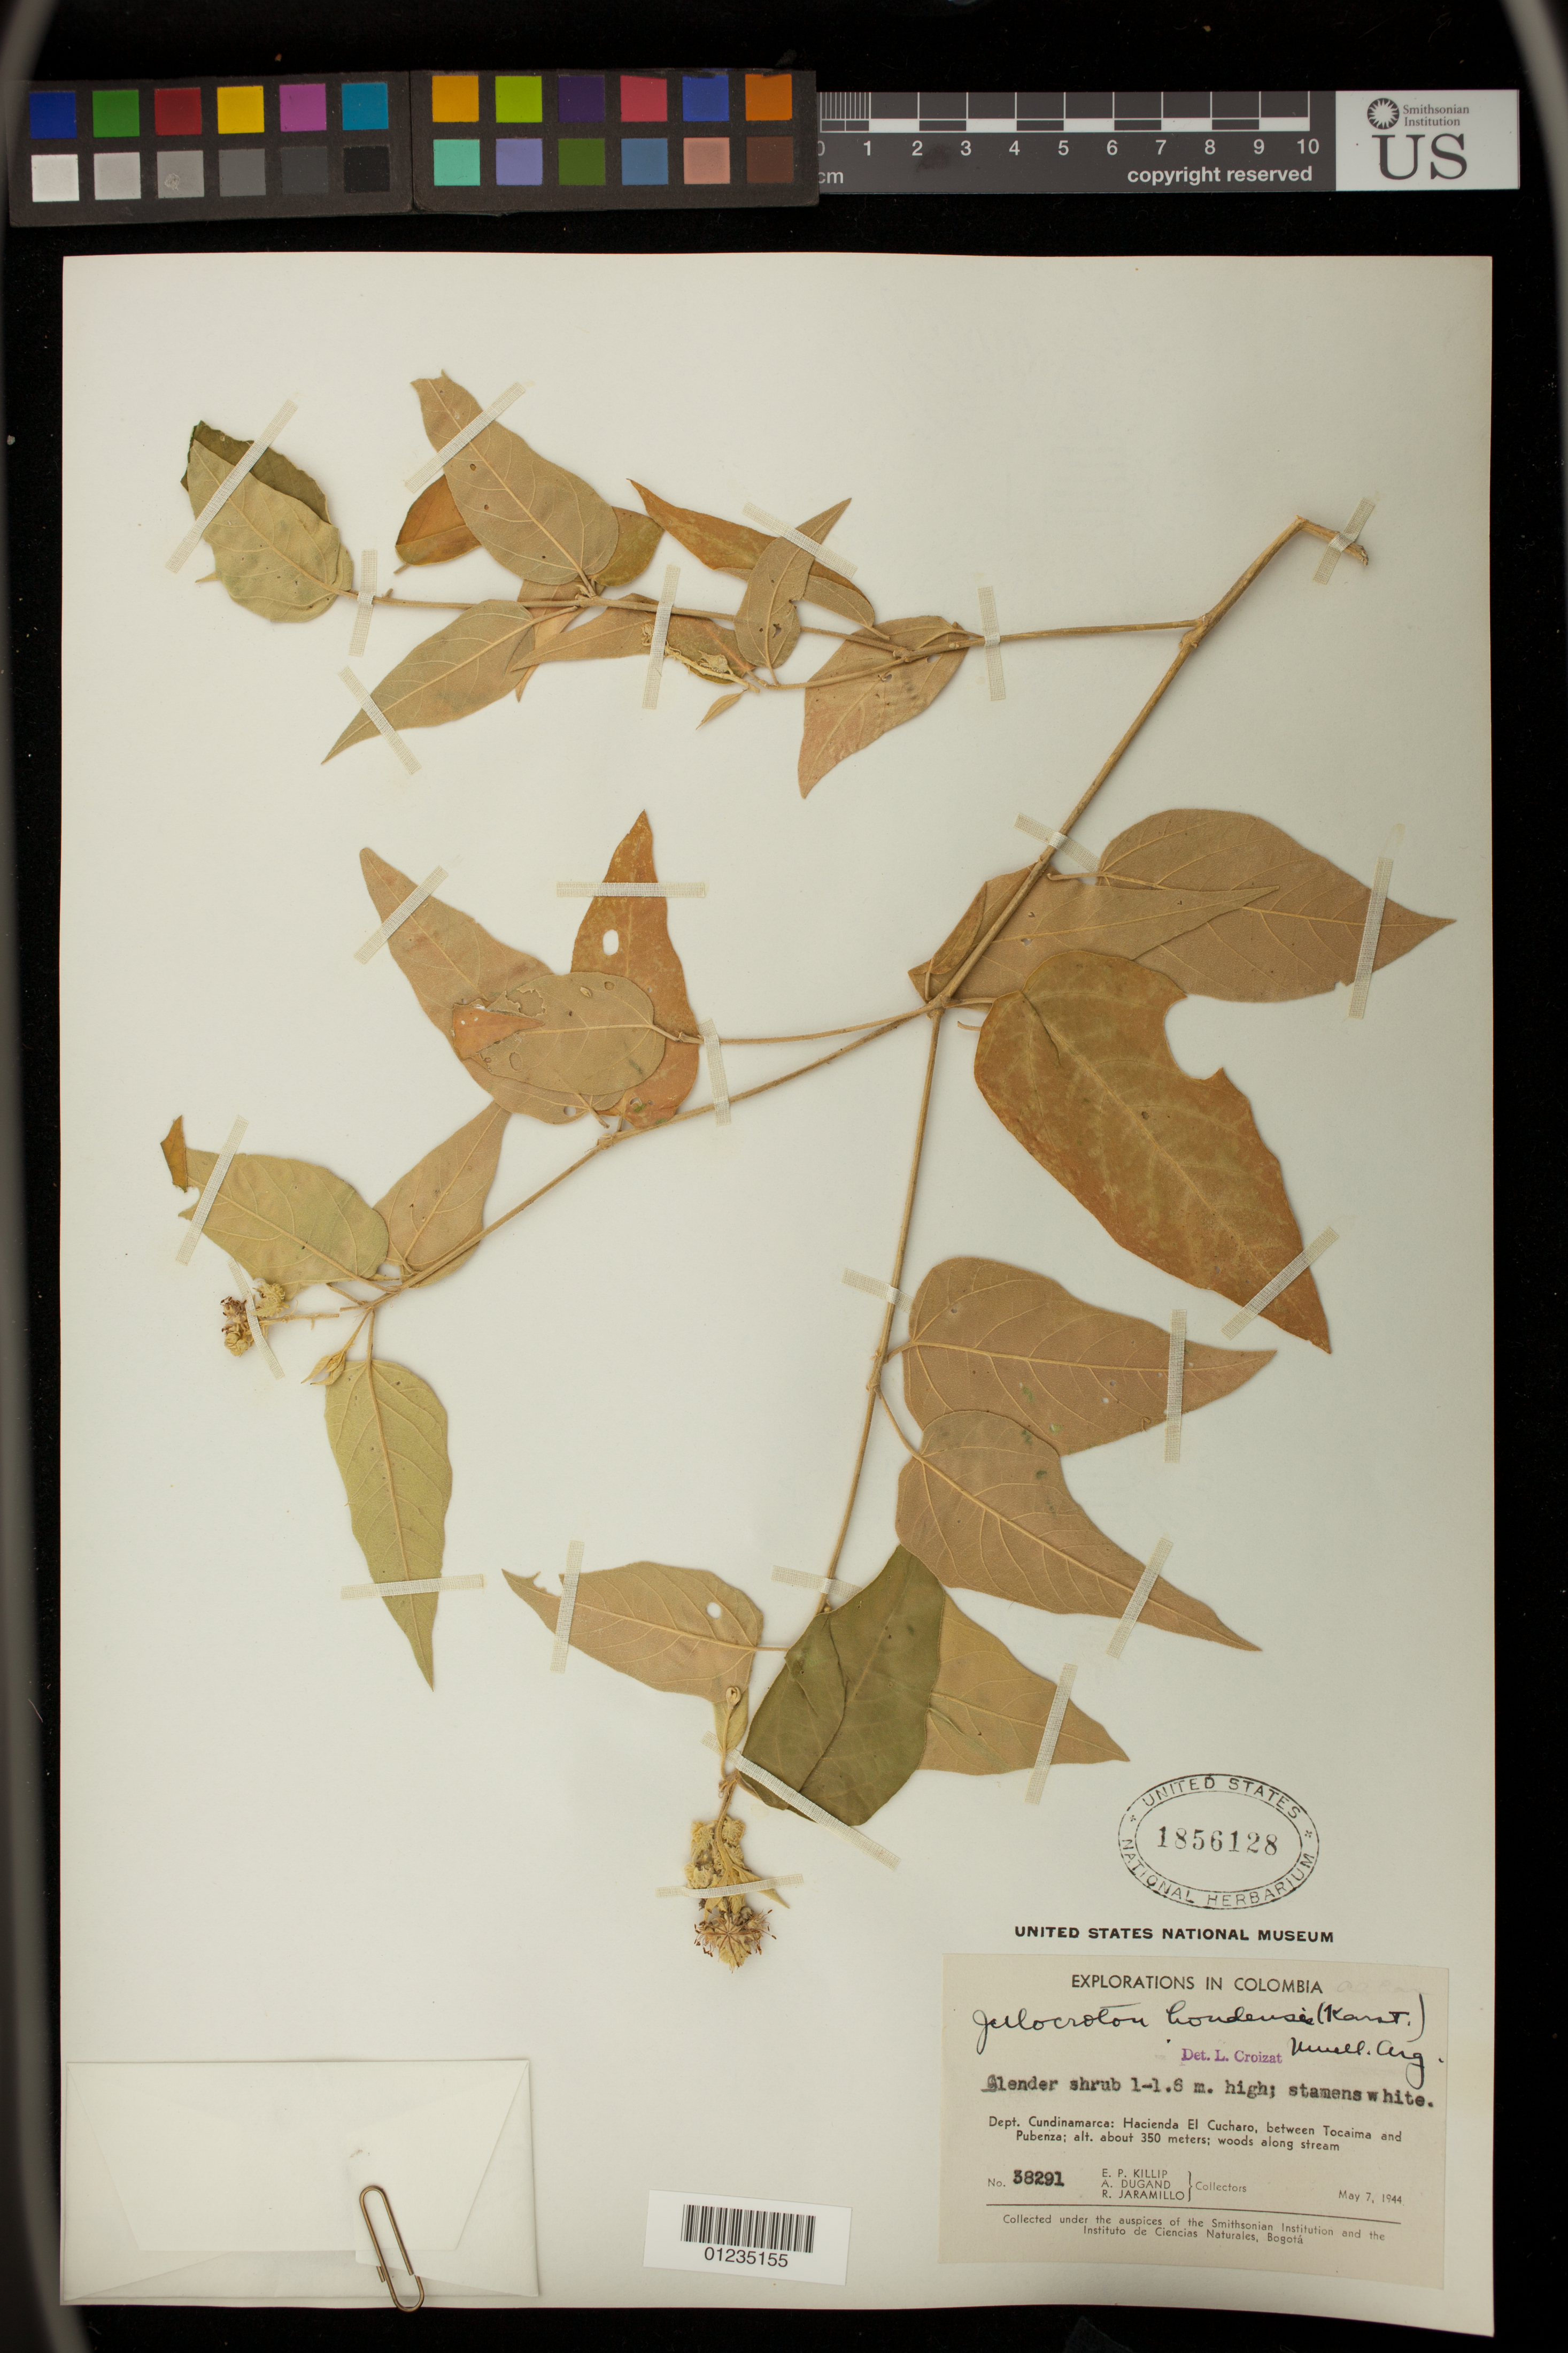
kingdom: Plantae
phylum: Tracheophyta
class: Magnoliopsida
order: Malpighiales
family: Euphorbiaceae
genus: Julocroton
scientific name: Julocroton hondensis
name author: (Karst.) Müll. Arg.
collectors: E. P. Killip, A. Dugand & R. Jaramillo M.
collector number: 38291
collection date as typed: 7 May 1944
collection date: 1944-05-07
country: Colombia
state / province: Cundinamarca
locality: Hacienda El Cucharo, between Tocaima and Pubenza.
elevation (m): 350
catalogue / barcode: US 1856128